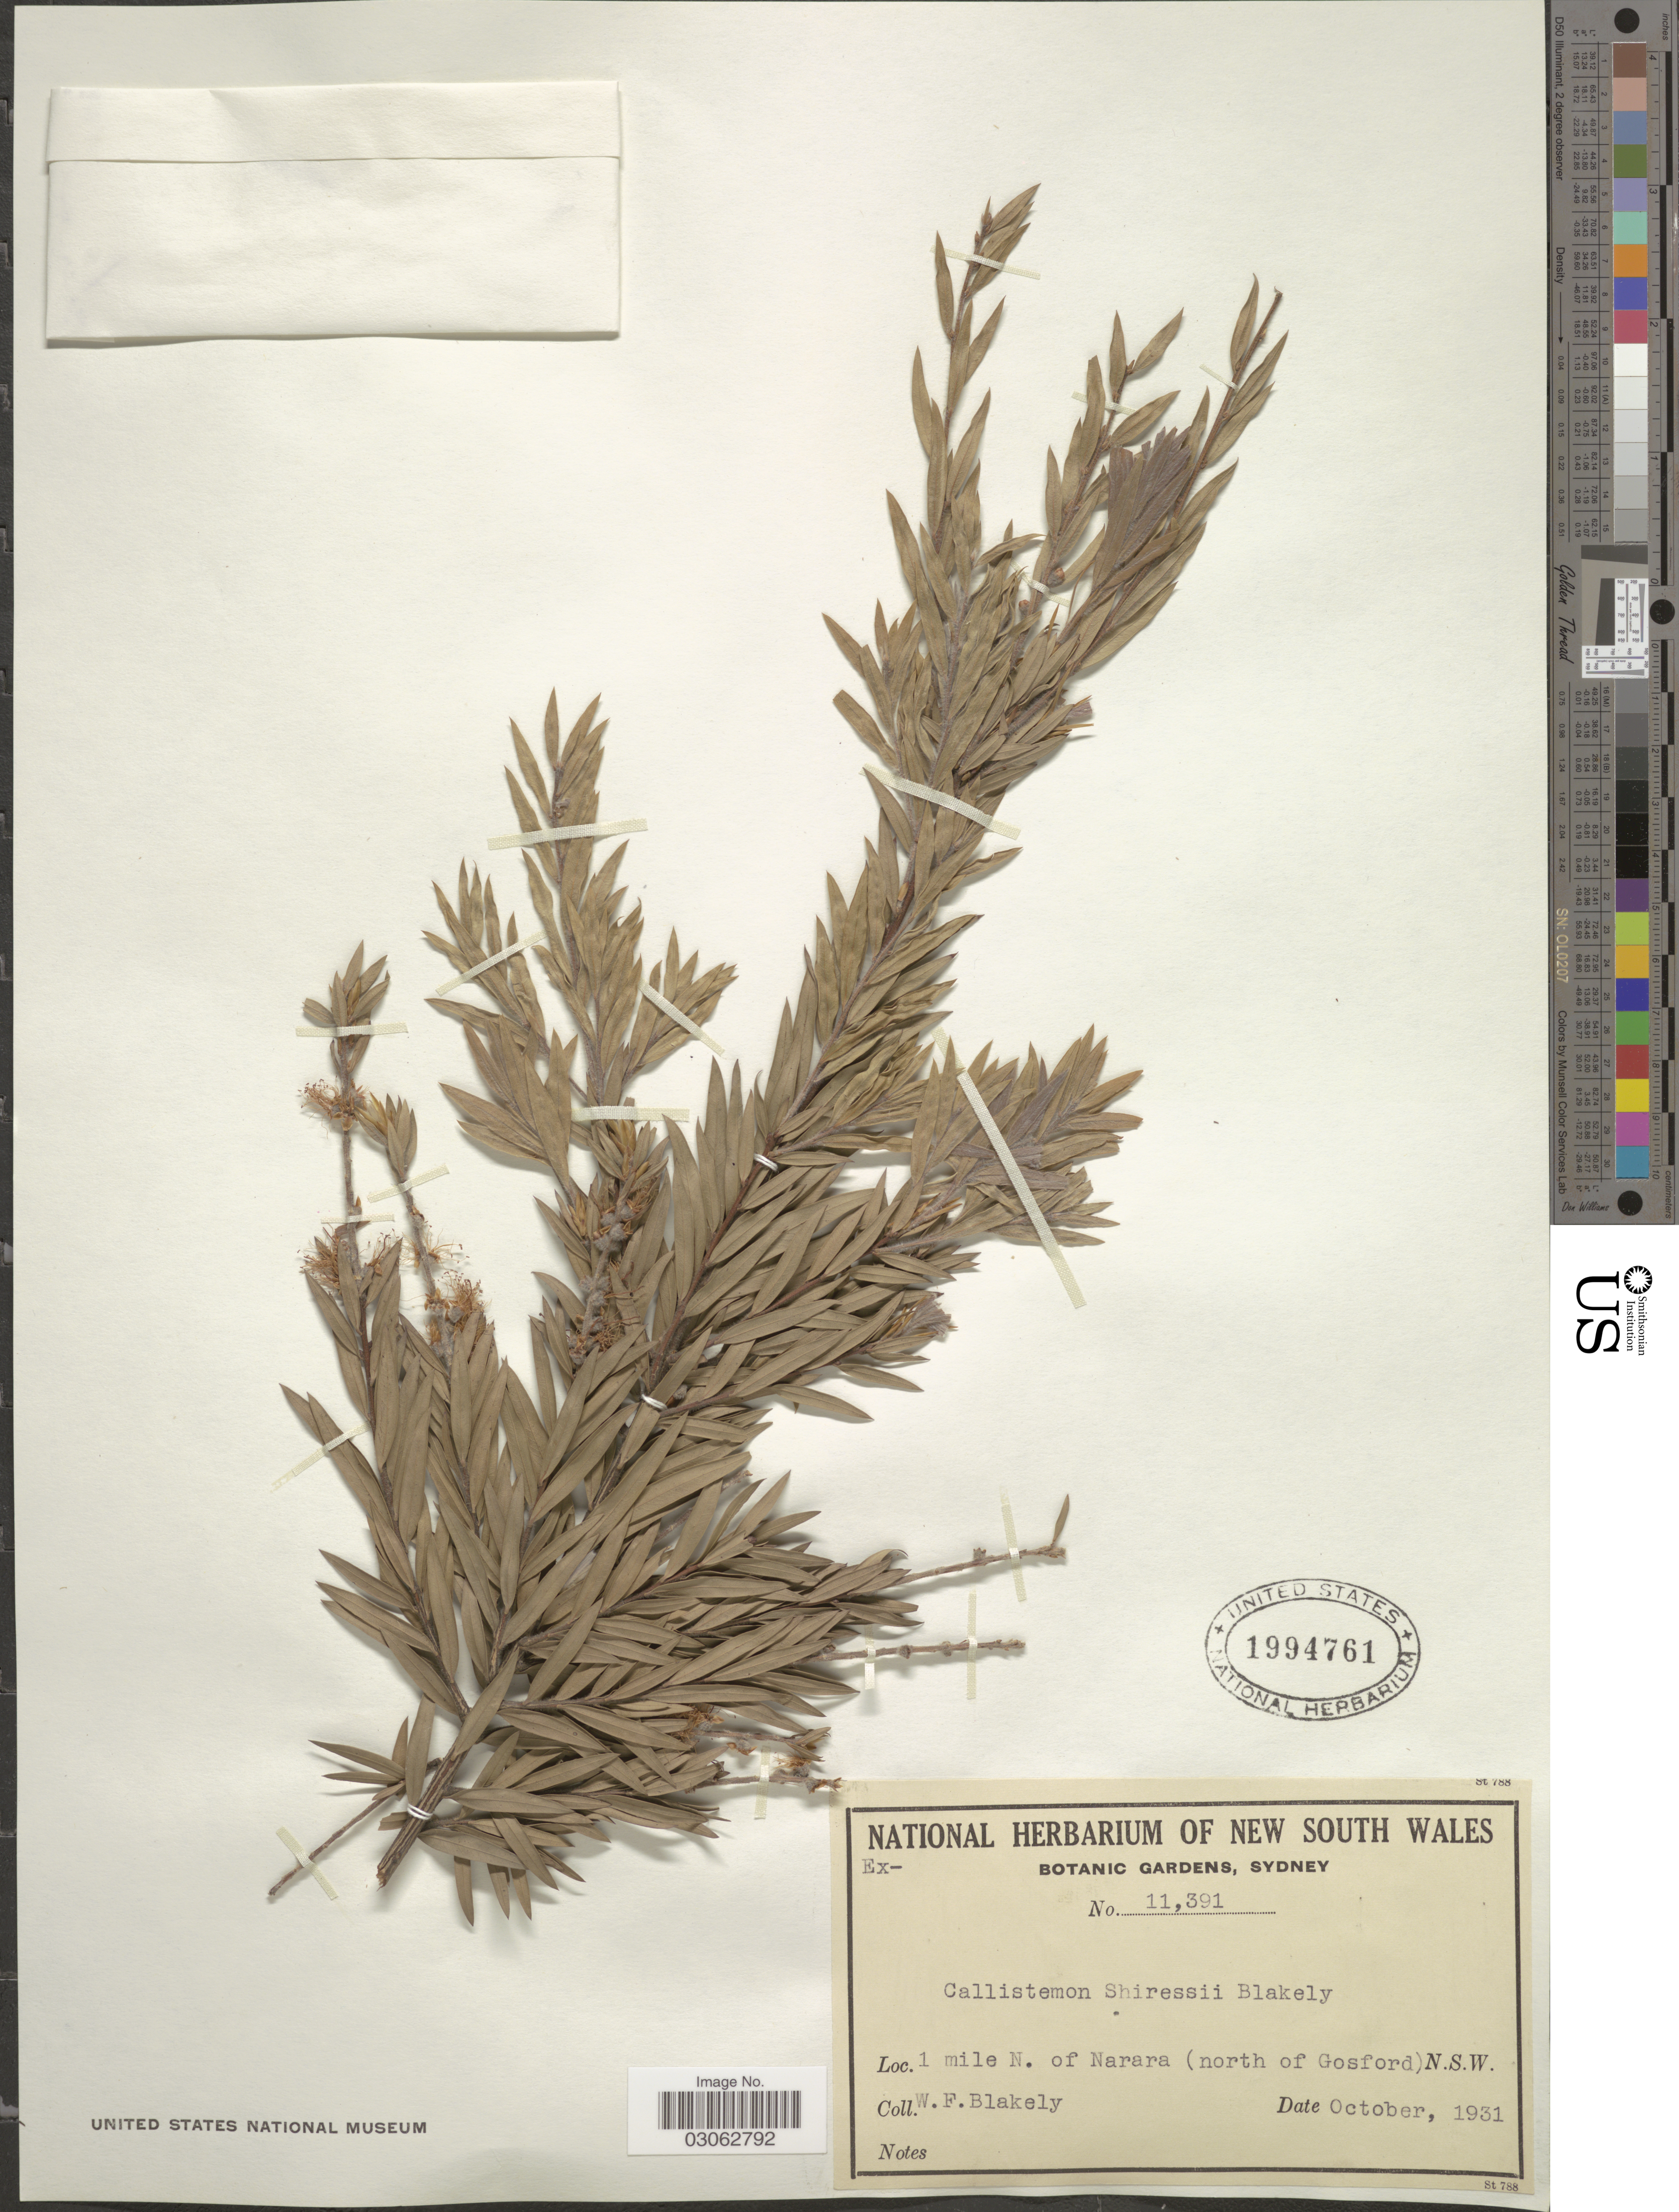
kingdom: Plantae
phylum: Tracheophyta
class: Magnoliopsida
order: Myrtales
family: Myrtaceae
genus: Callistemon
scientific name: Callistemon shiressii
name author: Blakely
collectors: W. Blakely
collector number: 11391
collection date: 1931-10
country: Australia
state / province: New South Wales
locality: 1 mile N. of Narara (north of Gosford). N.S.W.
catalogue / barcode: US 1994761